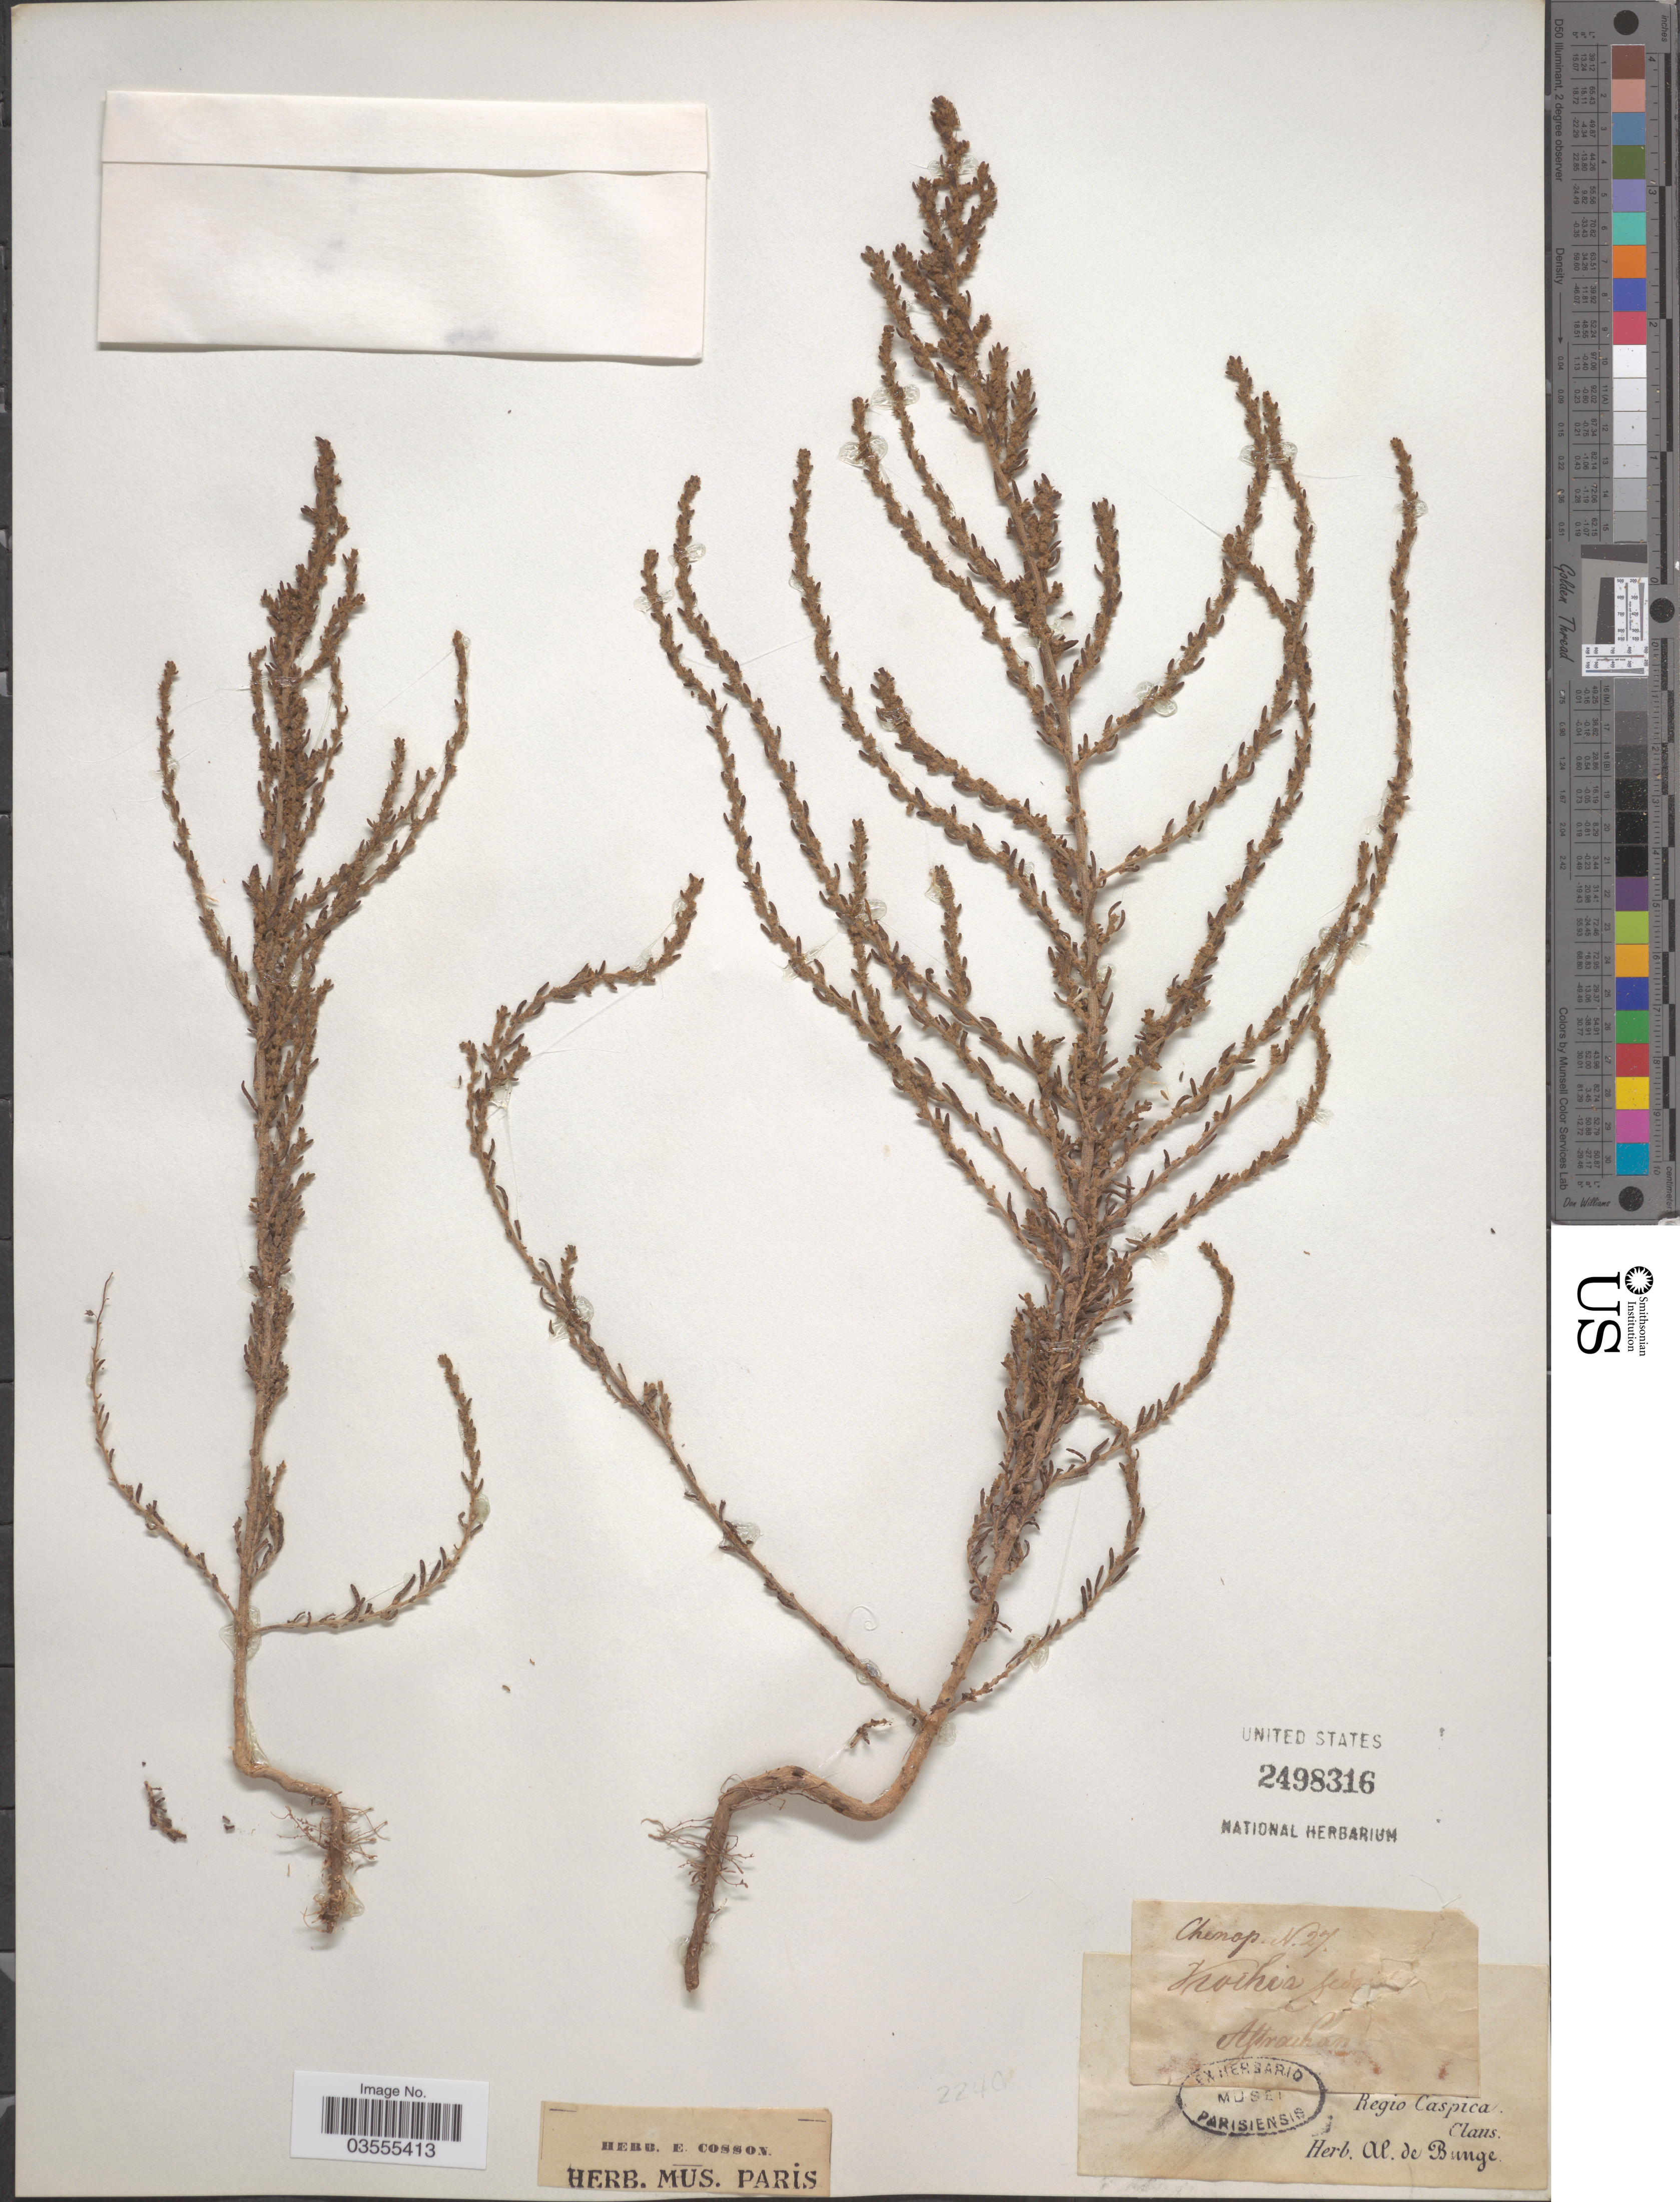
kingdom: Plantae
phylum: Tracheophyta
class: Magnoliopsida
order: Caryophyllales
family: Amaranthaceae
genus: Grubovia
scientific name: Grubovia sedoides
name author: (Pall.) G.L. Chu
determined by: Strong, Mark T., (BOT), Smithsonian Institution - National Museum of Natural History (UNITED STATES)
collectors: K. E. Claus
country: Russian Federation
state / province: Astrakhan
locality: Regio Caspica. Astrachan.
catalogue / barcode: US 2498316